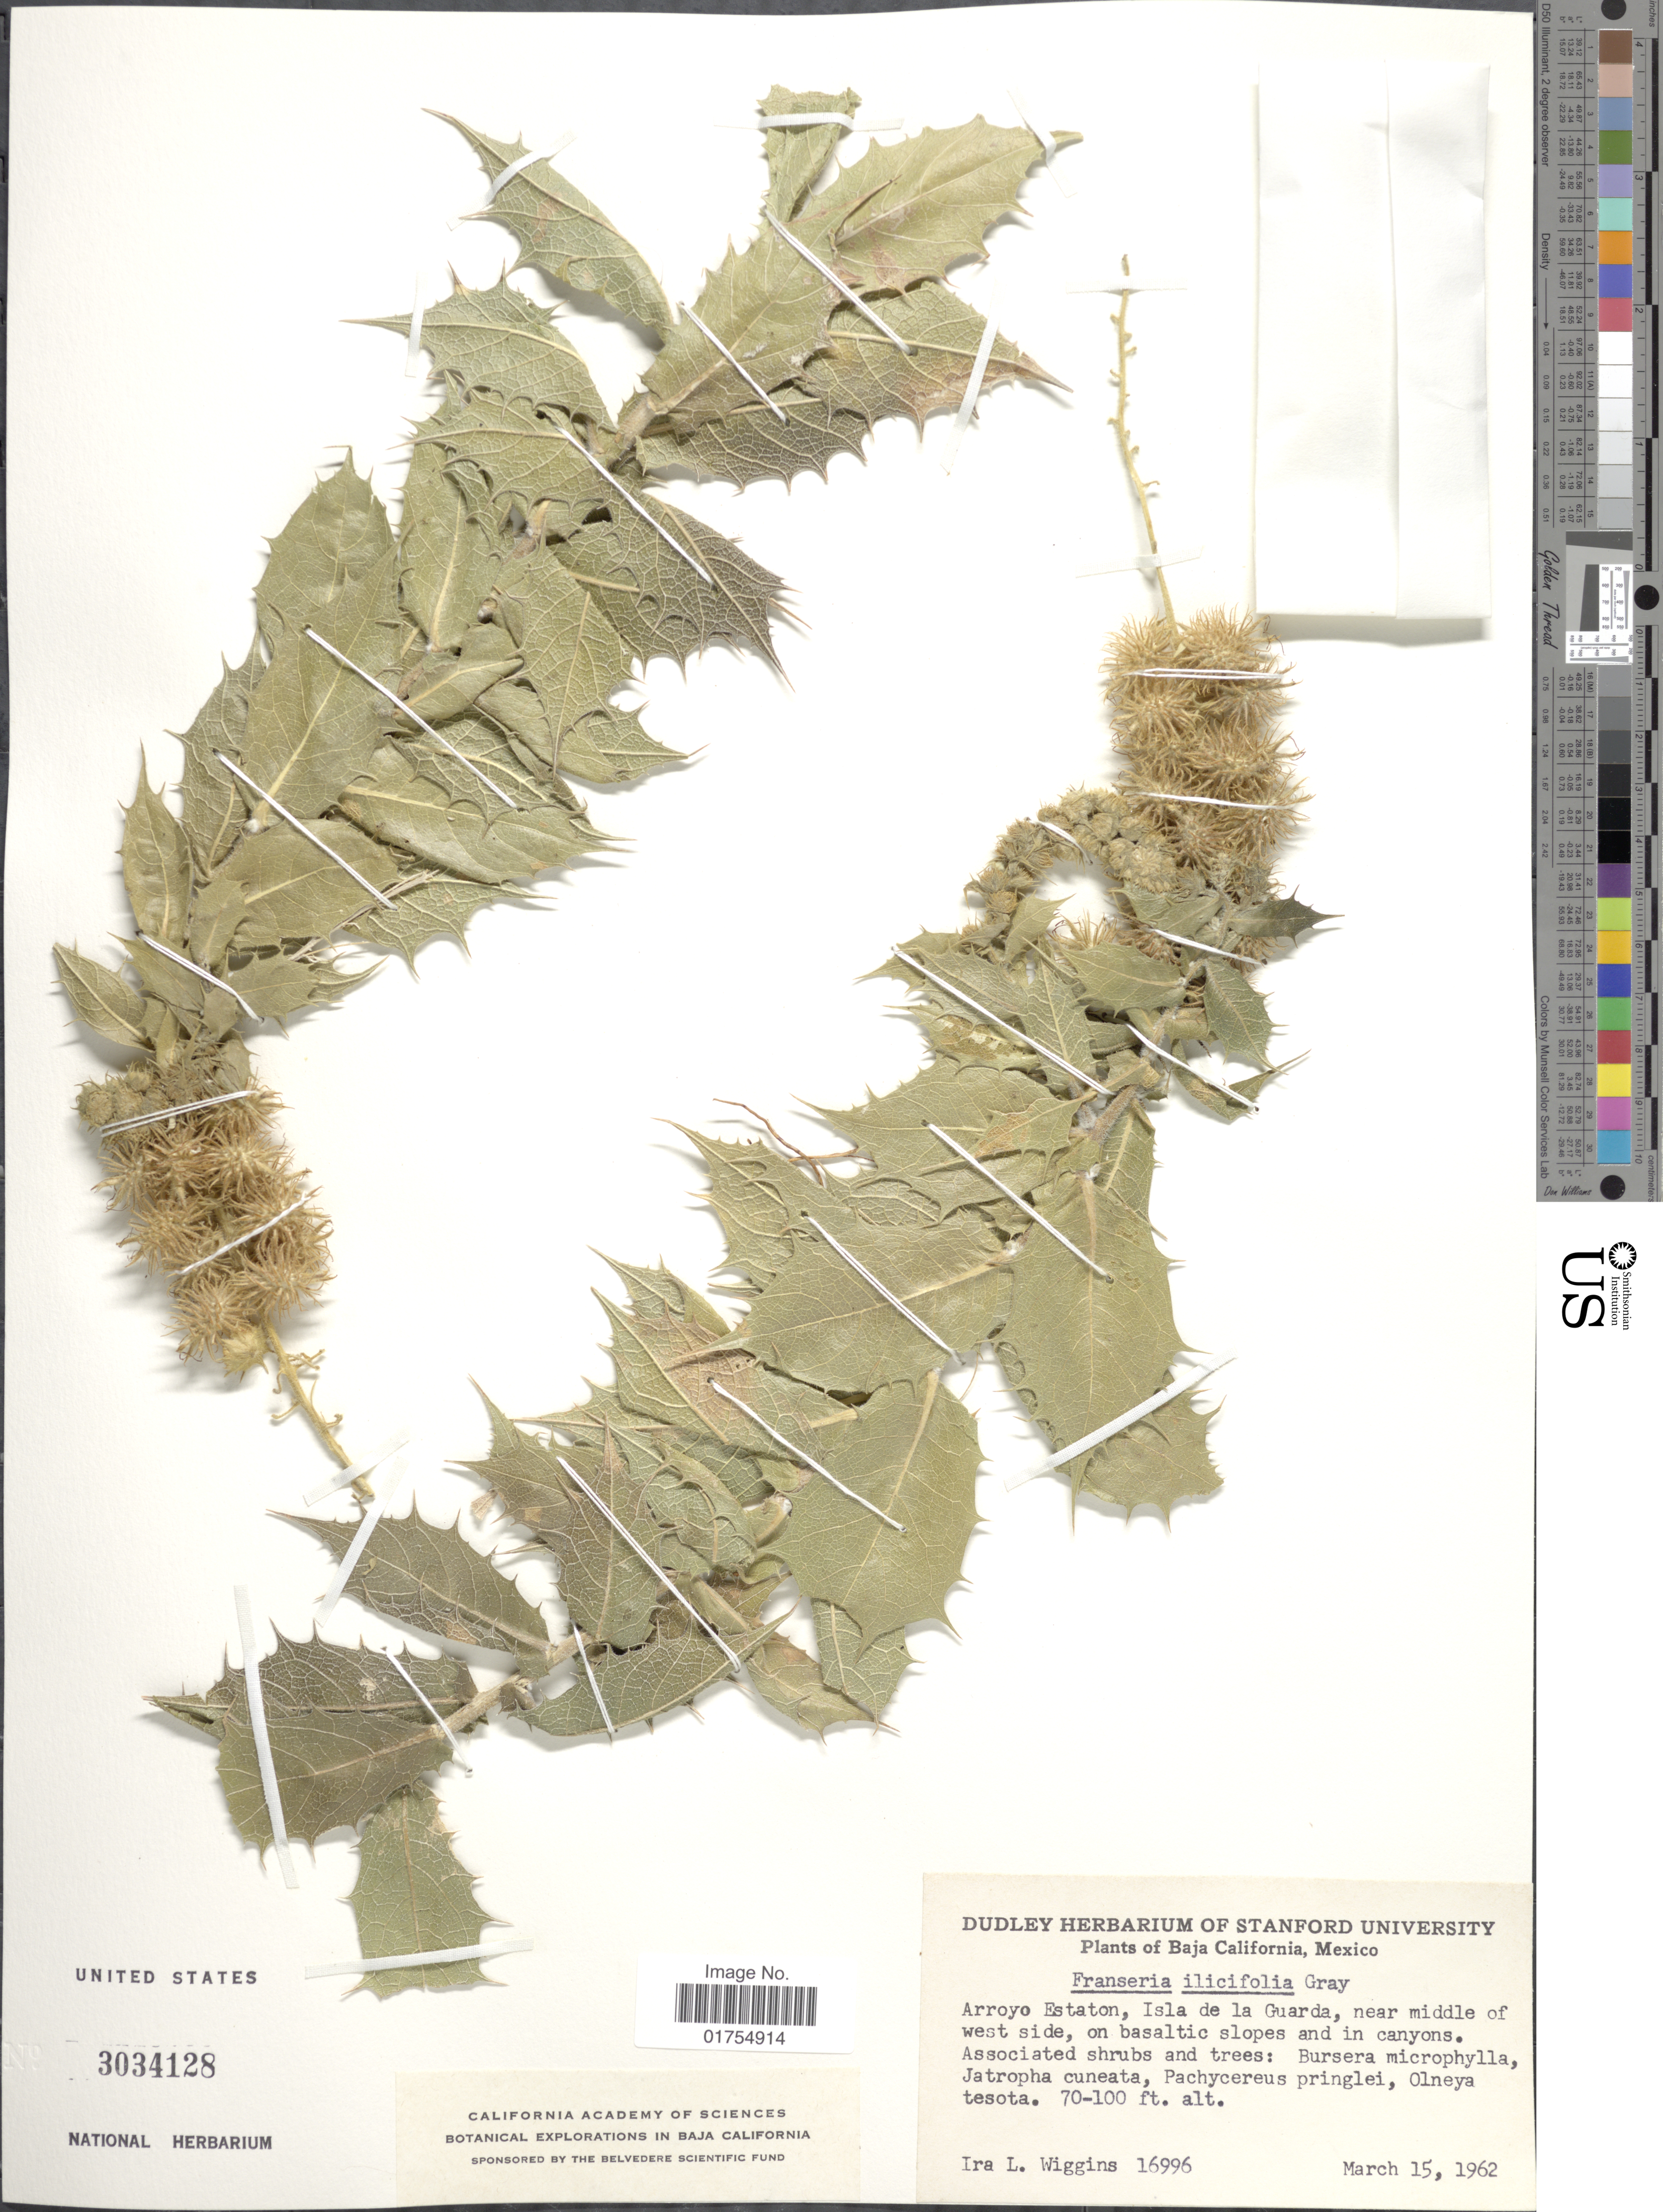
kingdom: Plantae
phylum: Tracheophyta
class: Magnoliopsida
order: Asterales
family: Asteraceae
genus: Franseria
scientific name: Franseria ilicifolia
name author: A. Gray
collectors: I. L. Wiggins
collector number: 16996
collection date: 1962-03-15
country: Mexico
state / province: Baja California Norte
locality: Arroyo Estaton, Isla de la Guarda, near middle of west side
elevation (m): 21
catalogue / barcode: US 3034128